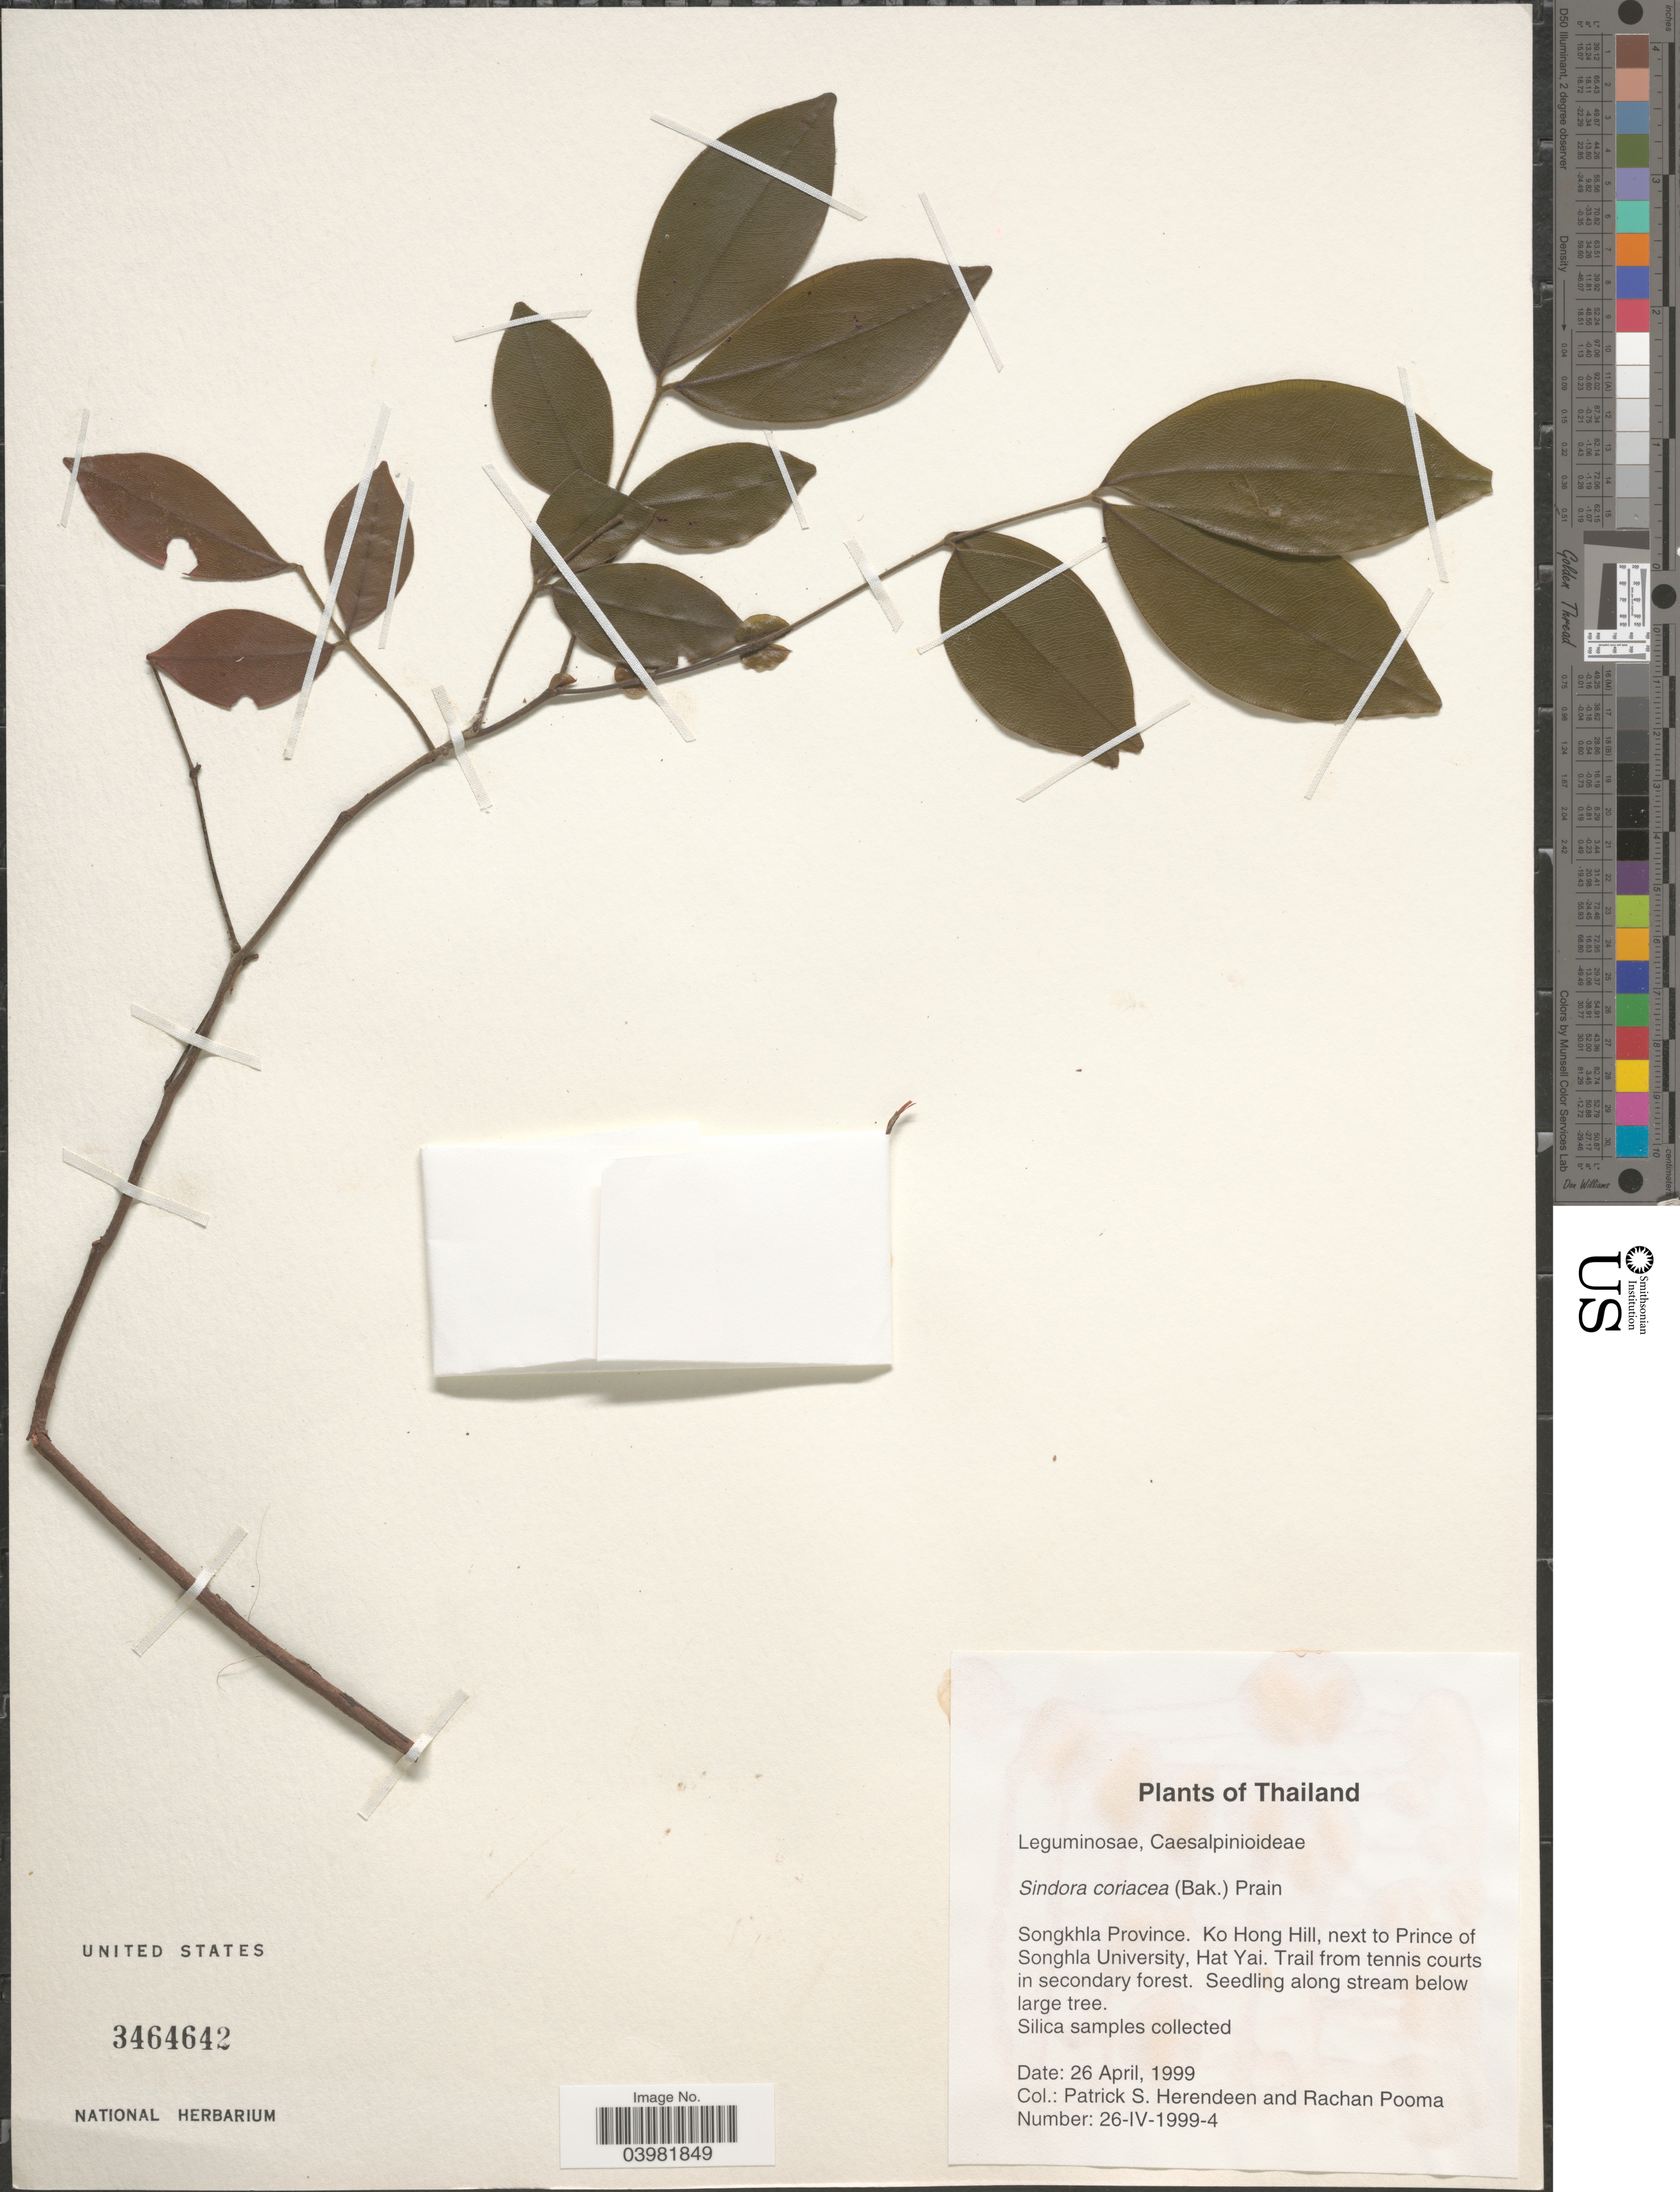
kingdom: Plantae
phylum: Tracheophyta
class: Magnoliopsida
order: Fabales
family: Fabaceae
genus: Sindora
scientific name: Sindora coriacea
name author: (Baker) Prain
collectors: P. S. Herendeen & R. Pooma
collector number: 26-IV-1999-4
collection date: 1999-04-26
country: Thailand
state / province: Songkhla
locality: Ko Hong Hill, next to Prince of Songhla University, Hat Yai. Trail from tennis courts in secondary forest.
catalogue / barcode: US 3464642